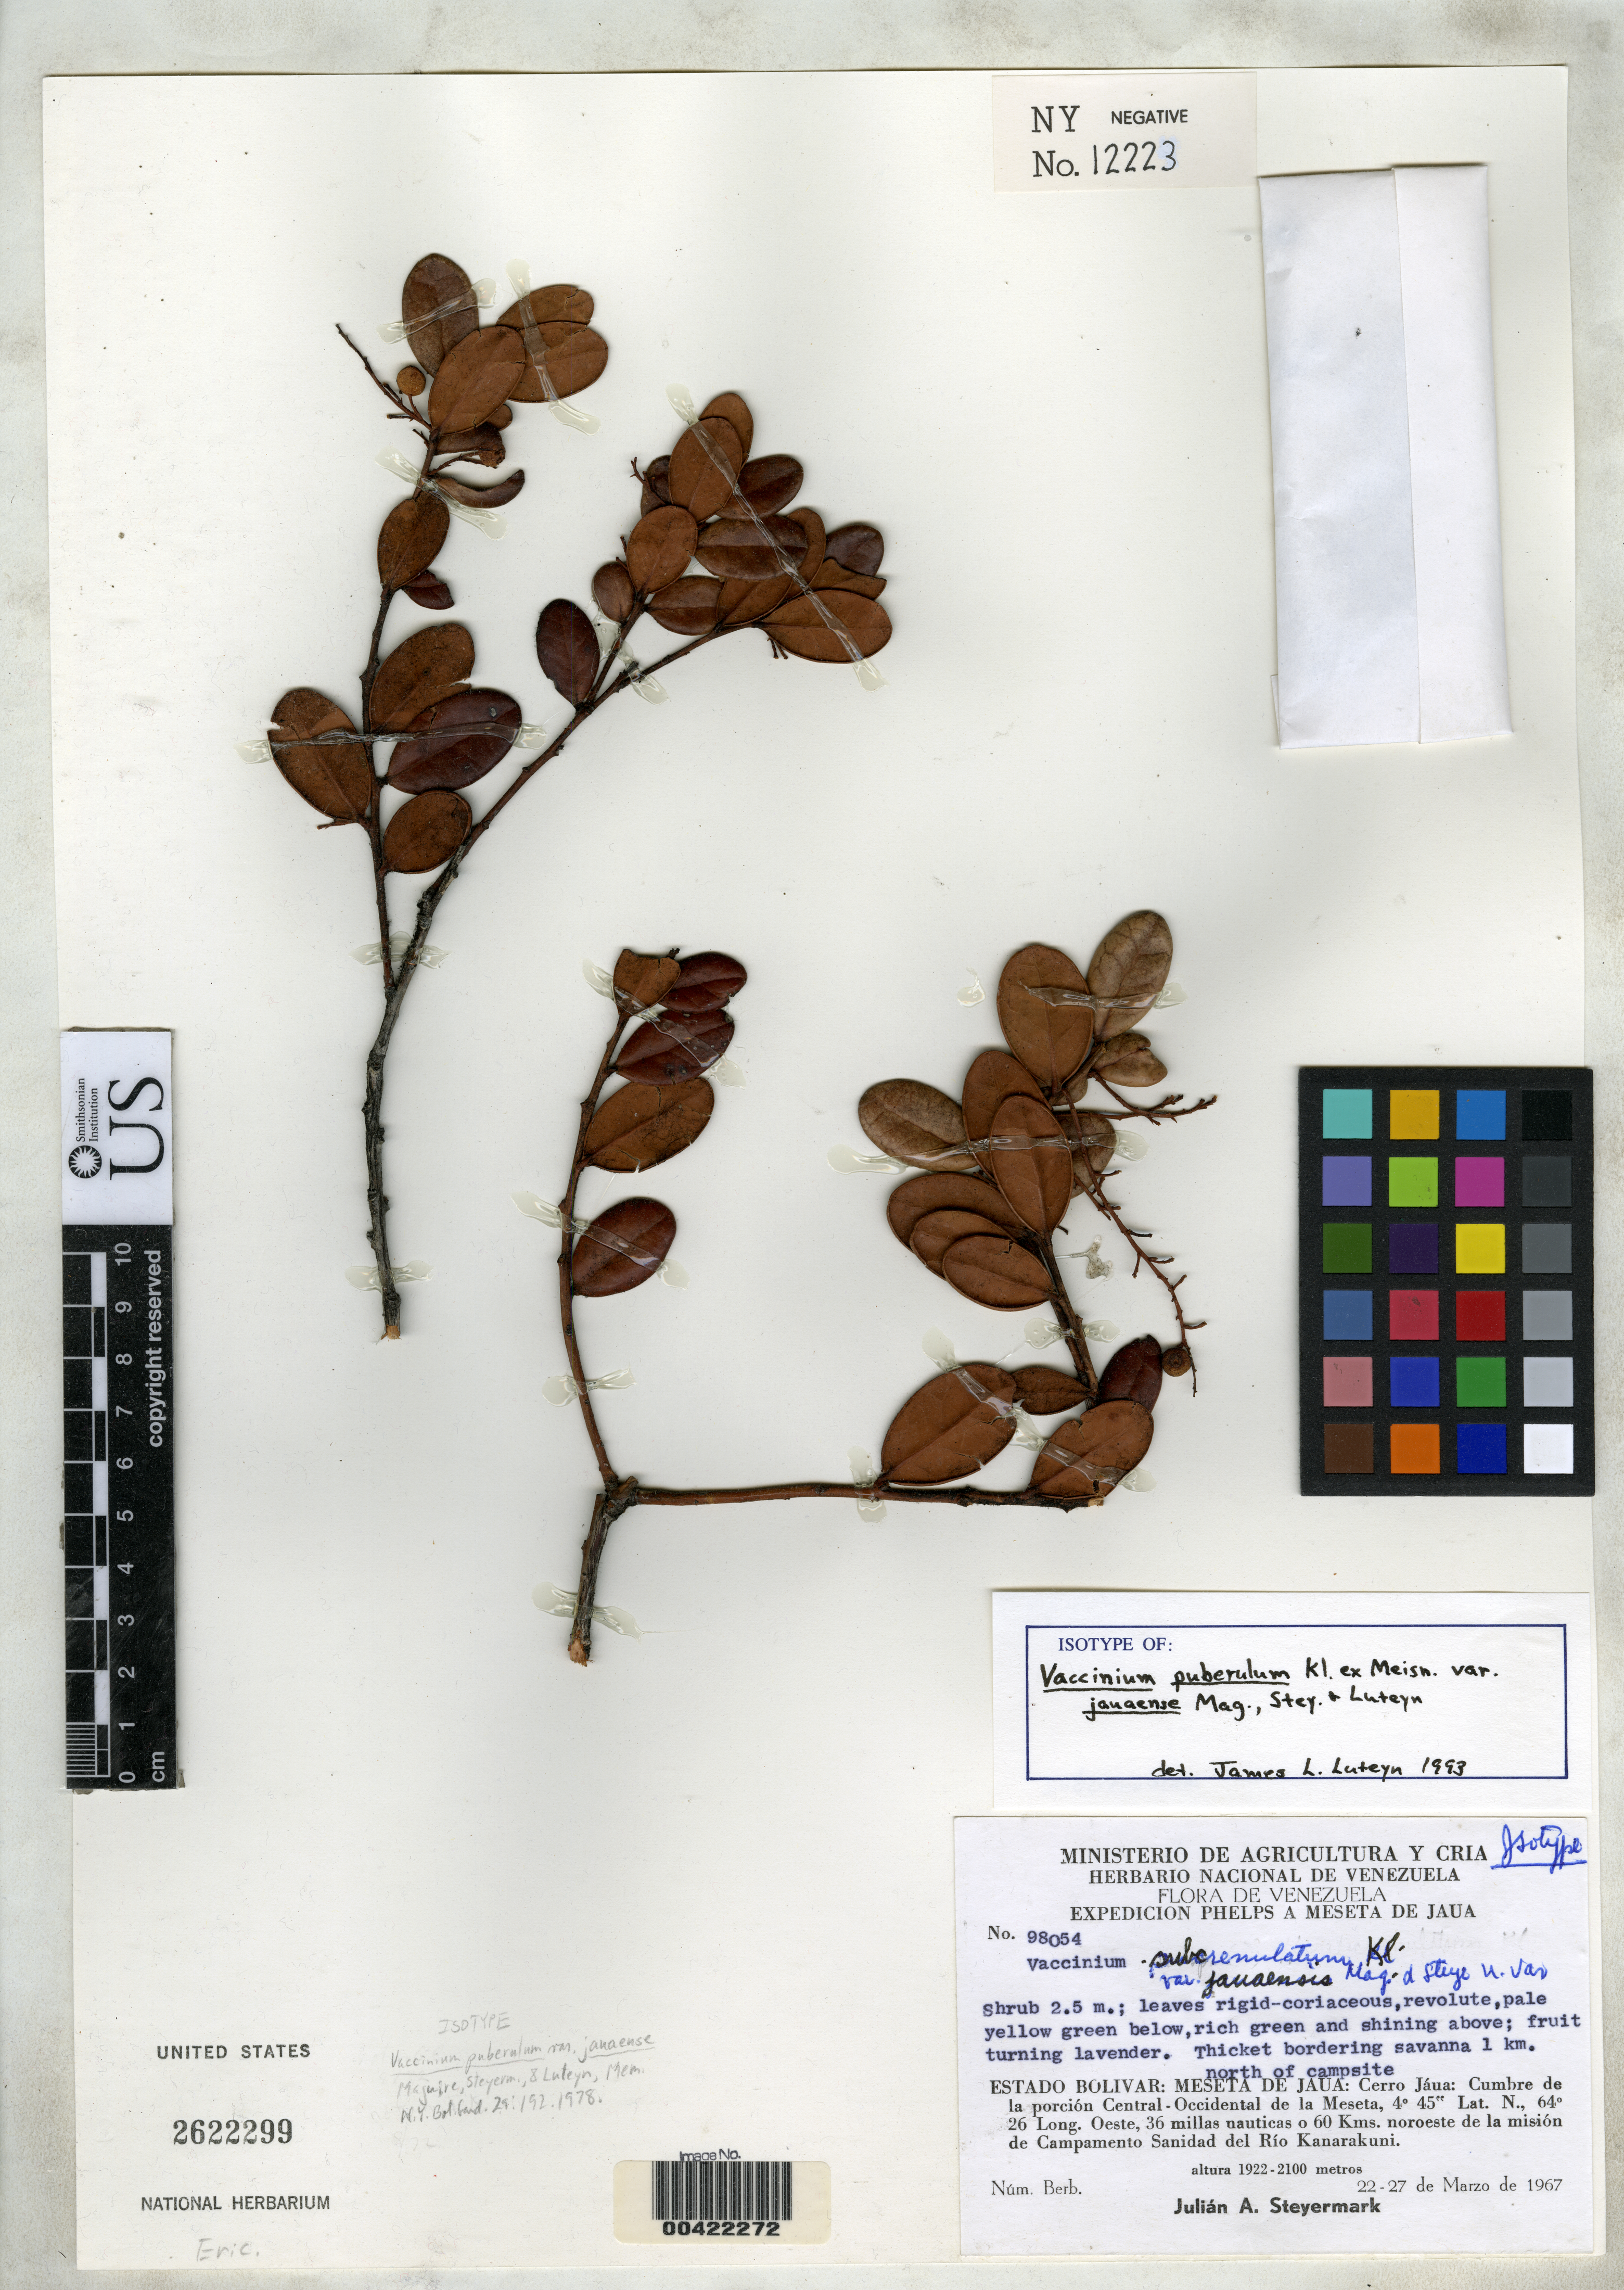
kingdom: Plantae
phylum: Tracheophyta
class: Magnoliopsida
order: Ericales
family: Ericaceae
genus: Vaccinium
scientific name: Vaccinium puberulum var. jauaensis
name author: Maguire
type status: Isotype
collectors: J. Steyermark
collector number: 98054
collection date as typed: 22 Mar 1967 to 27 Mar 1967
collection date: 1967-03-22/1967-03-27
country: Venezuela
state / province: Bolivar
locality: Meseta de Jaua, Cerro Jaua, cumbre de la corcion central-occidental de la meseta, 60 km NW de la mision de campamento.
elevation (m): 1922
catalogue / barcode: US 2622299